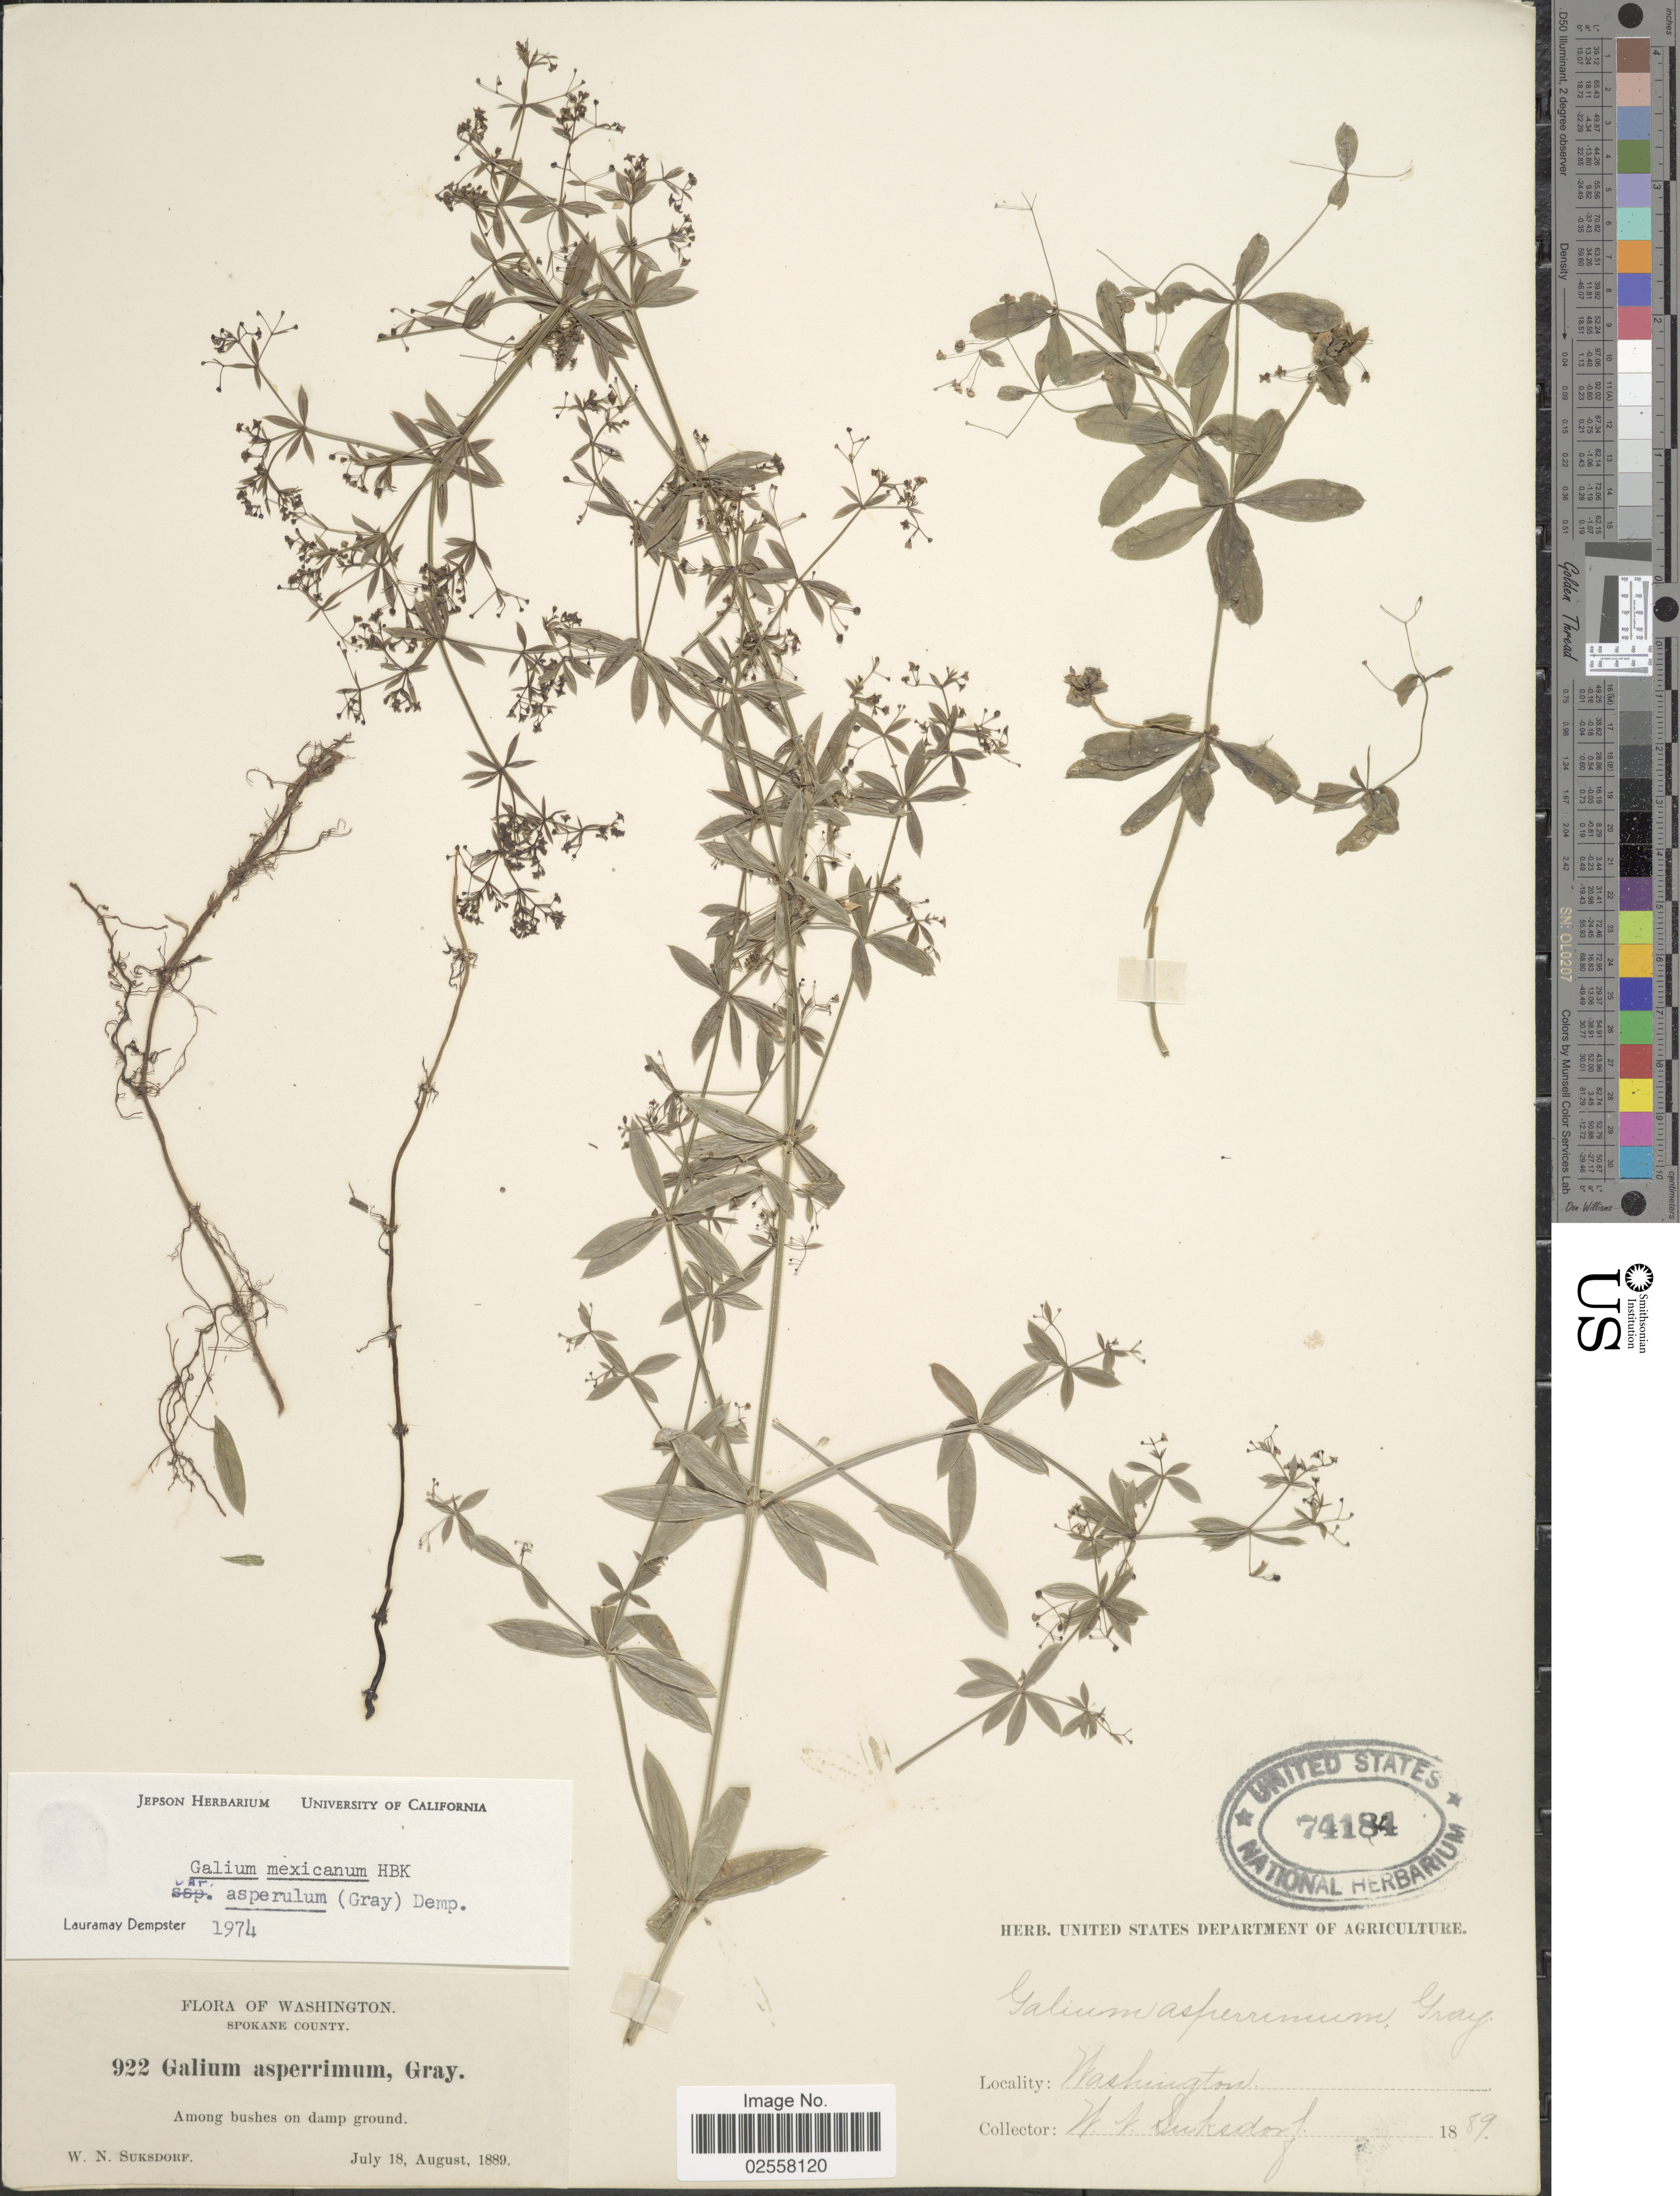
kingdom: Plantae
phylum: Tracheophyta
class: Magnoliopsida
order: Gentianales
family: Rubiaceae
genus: Galium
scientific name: Galium mexicanum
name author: Kunth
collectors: W. N. Suksdorf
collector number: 922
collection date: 1889-07-18/1889-08-18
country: United States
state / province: Washington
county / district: Spokane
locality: Spokane County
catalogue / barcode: US 74184